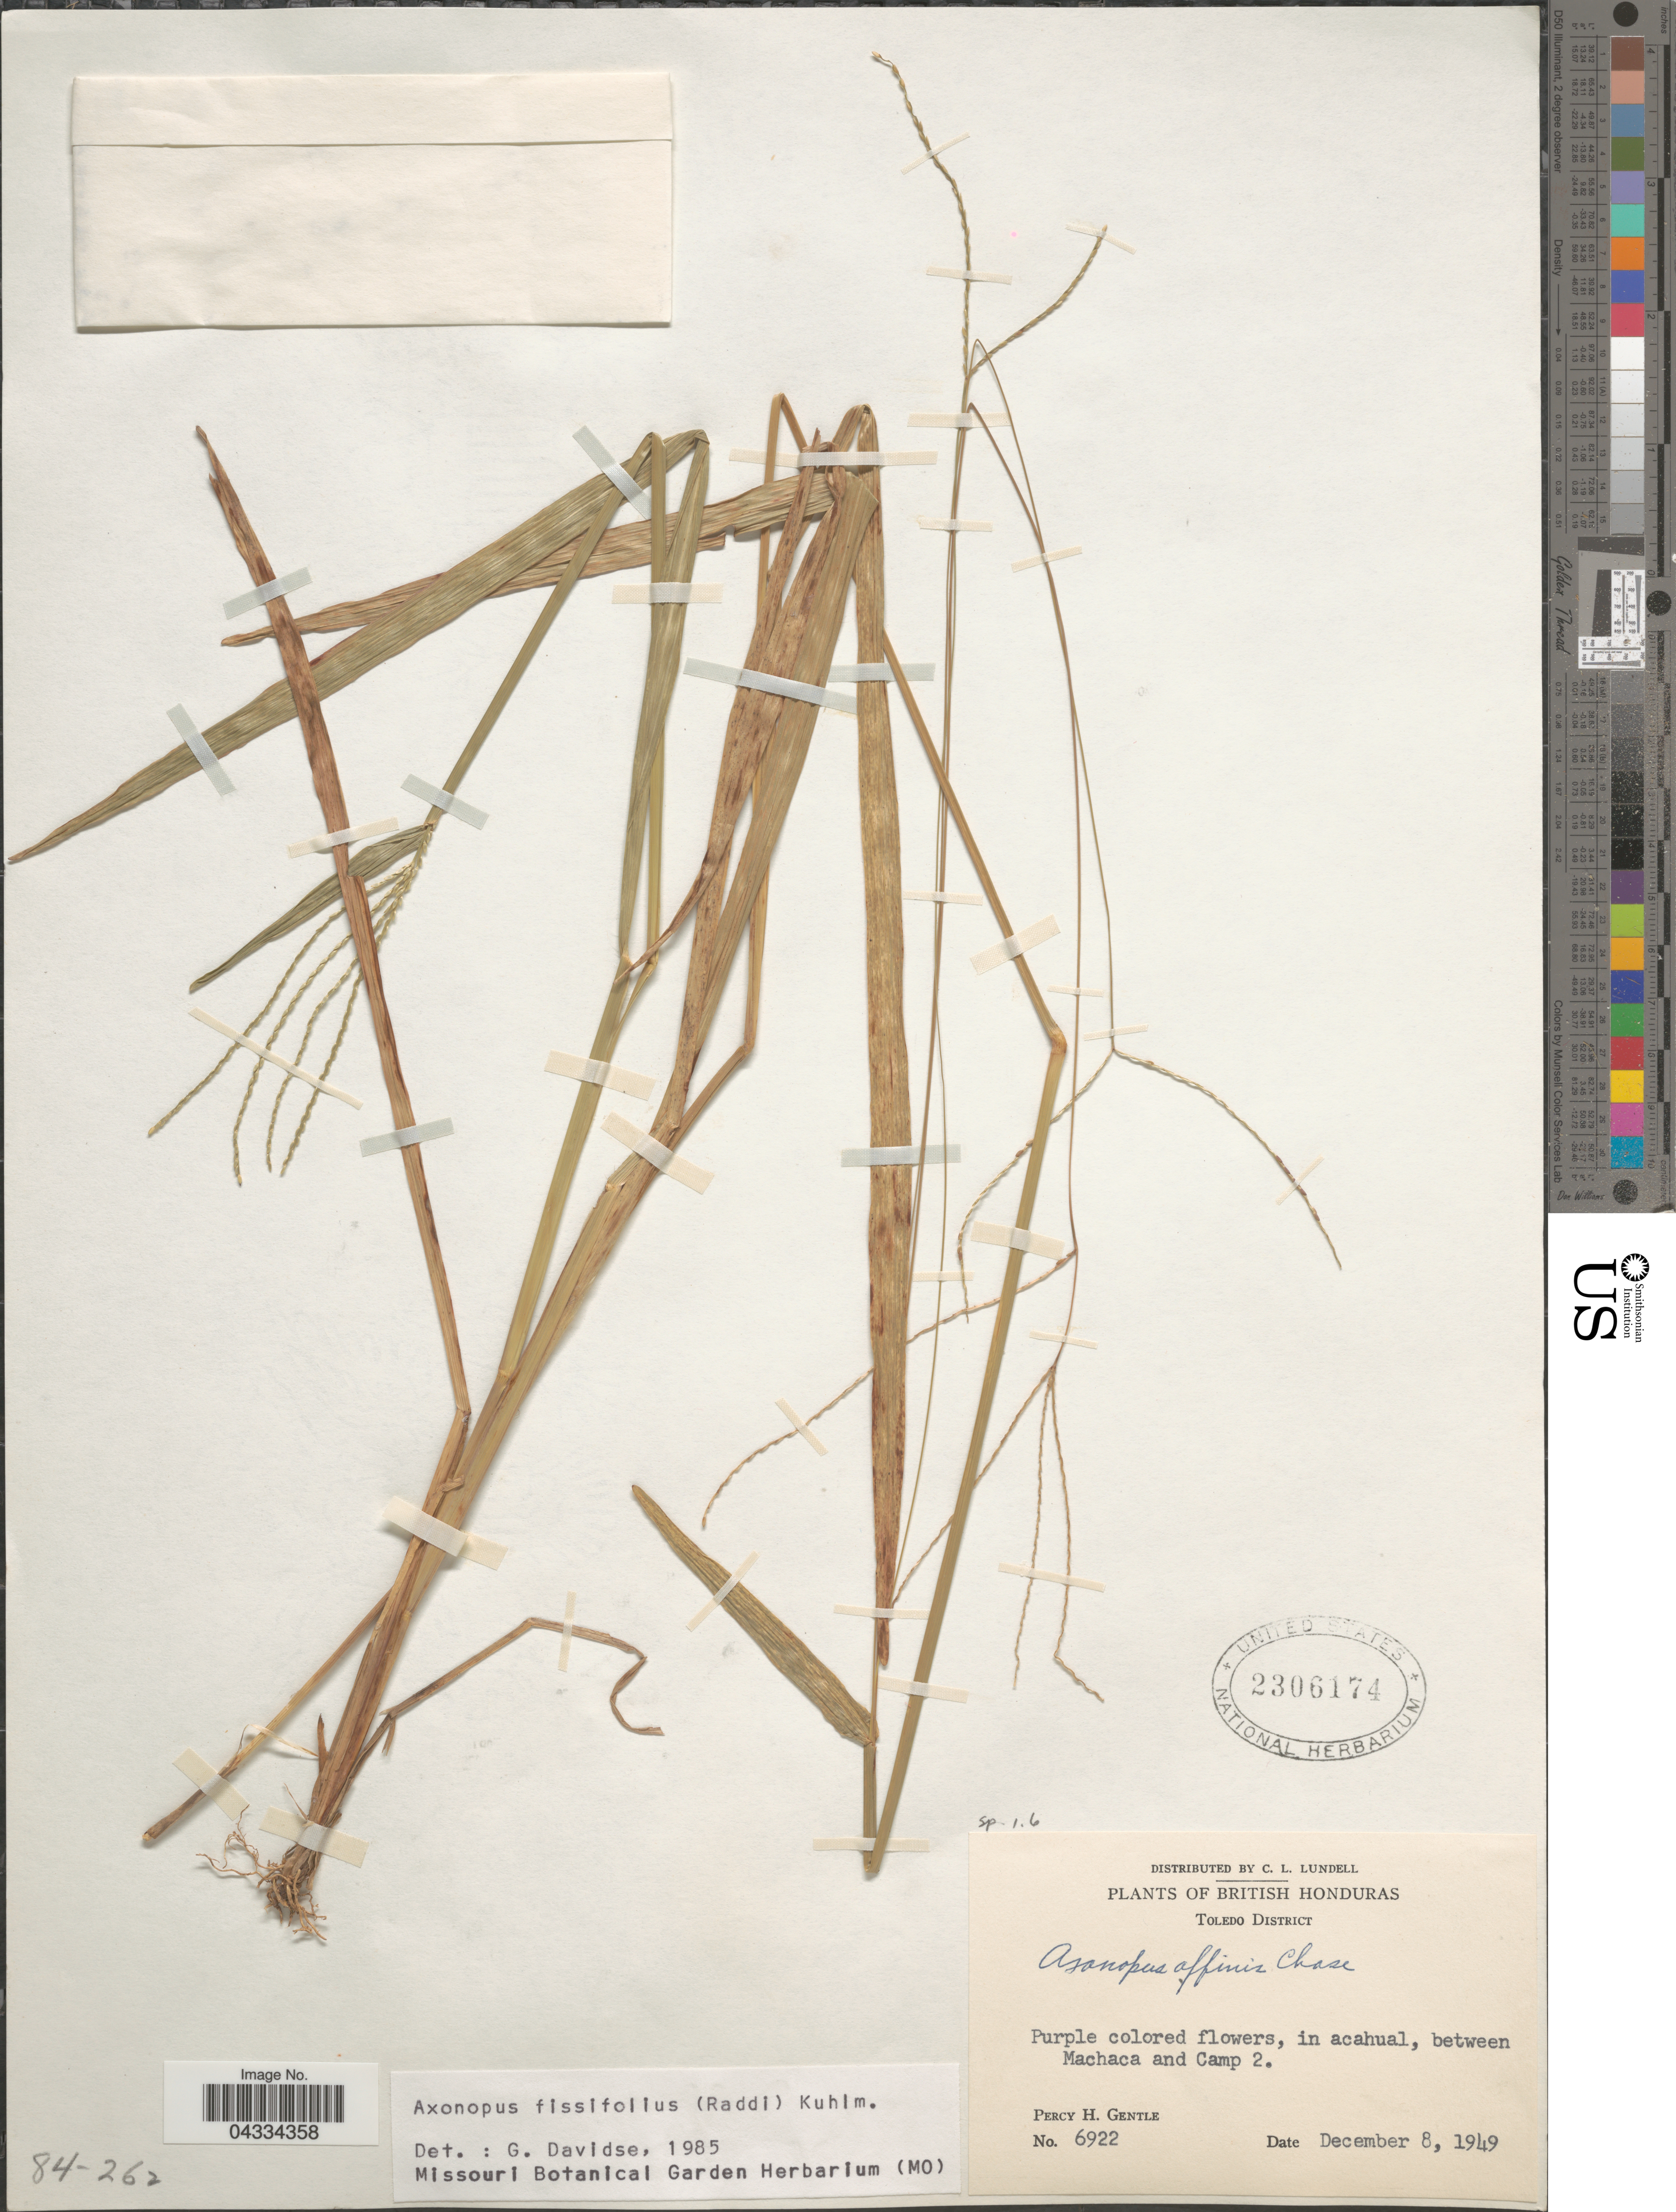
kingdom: Plantae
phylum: Tracheophyta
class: Liliopsida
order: Poales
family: Poaceae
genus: Axonopus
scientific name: Axonopus fissifolius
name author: (Raddi) Kuhlm.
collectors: P. H. Gentle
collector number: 6922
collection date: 1949-12-08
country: Belize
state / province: Toledo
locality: British Honduras. Toledo District. Purple colores flowers, in acahual, between Machaca and Camp 2.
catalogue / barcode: US 2306174